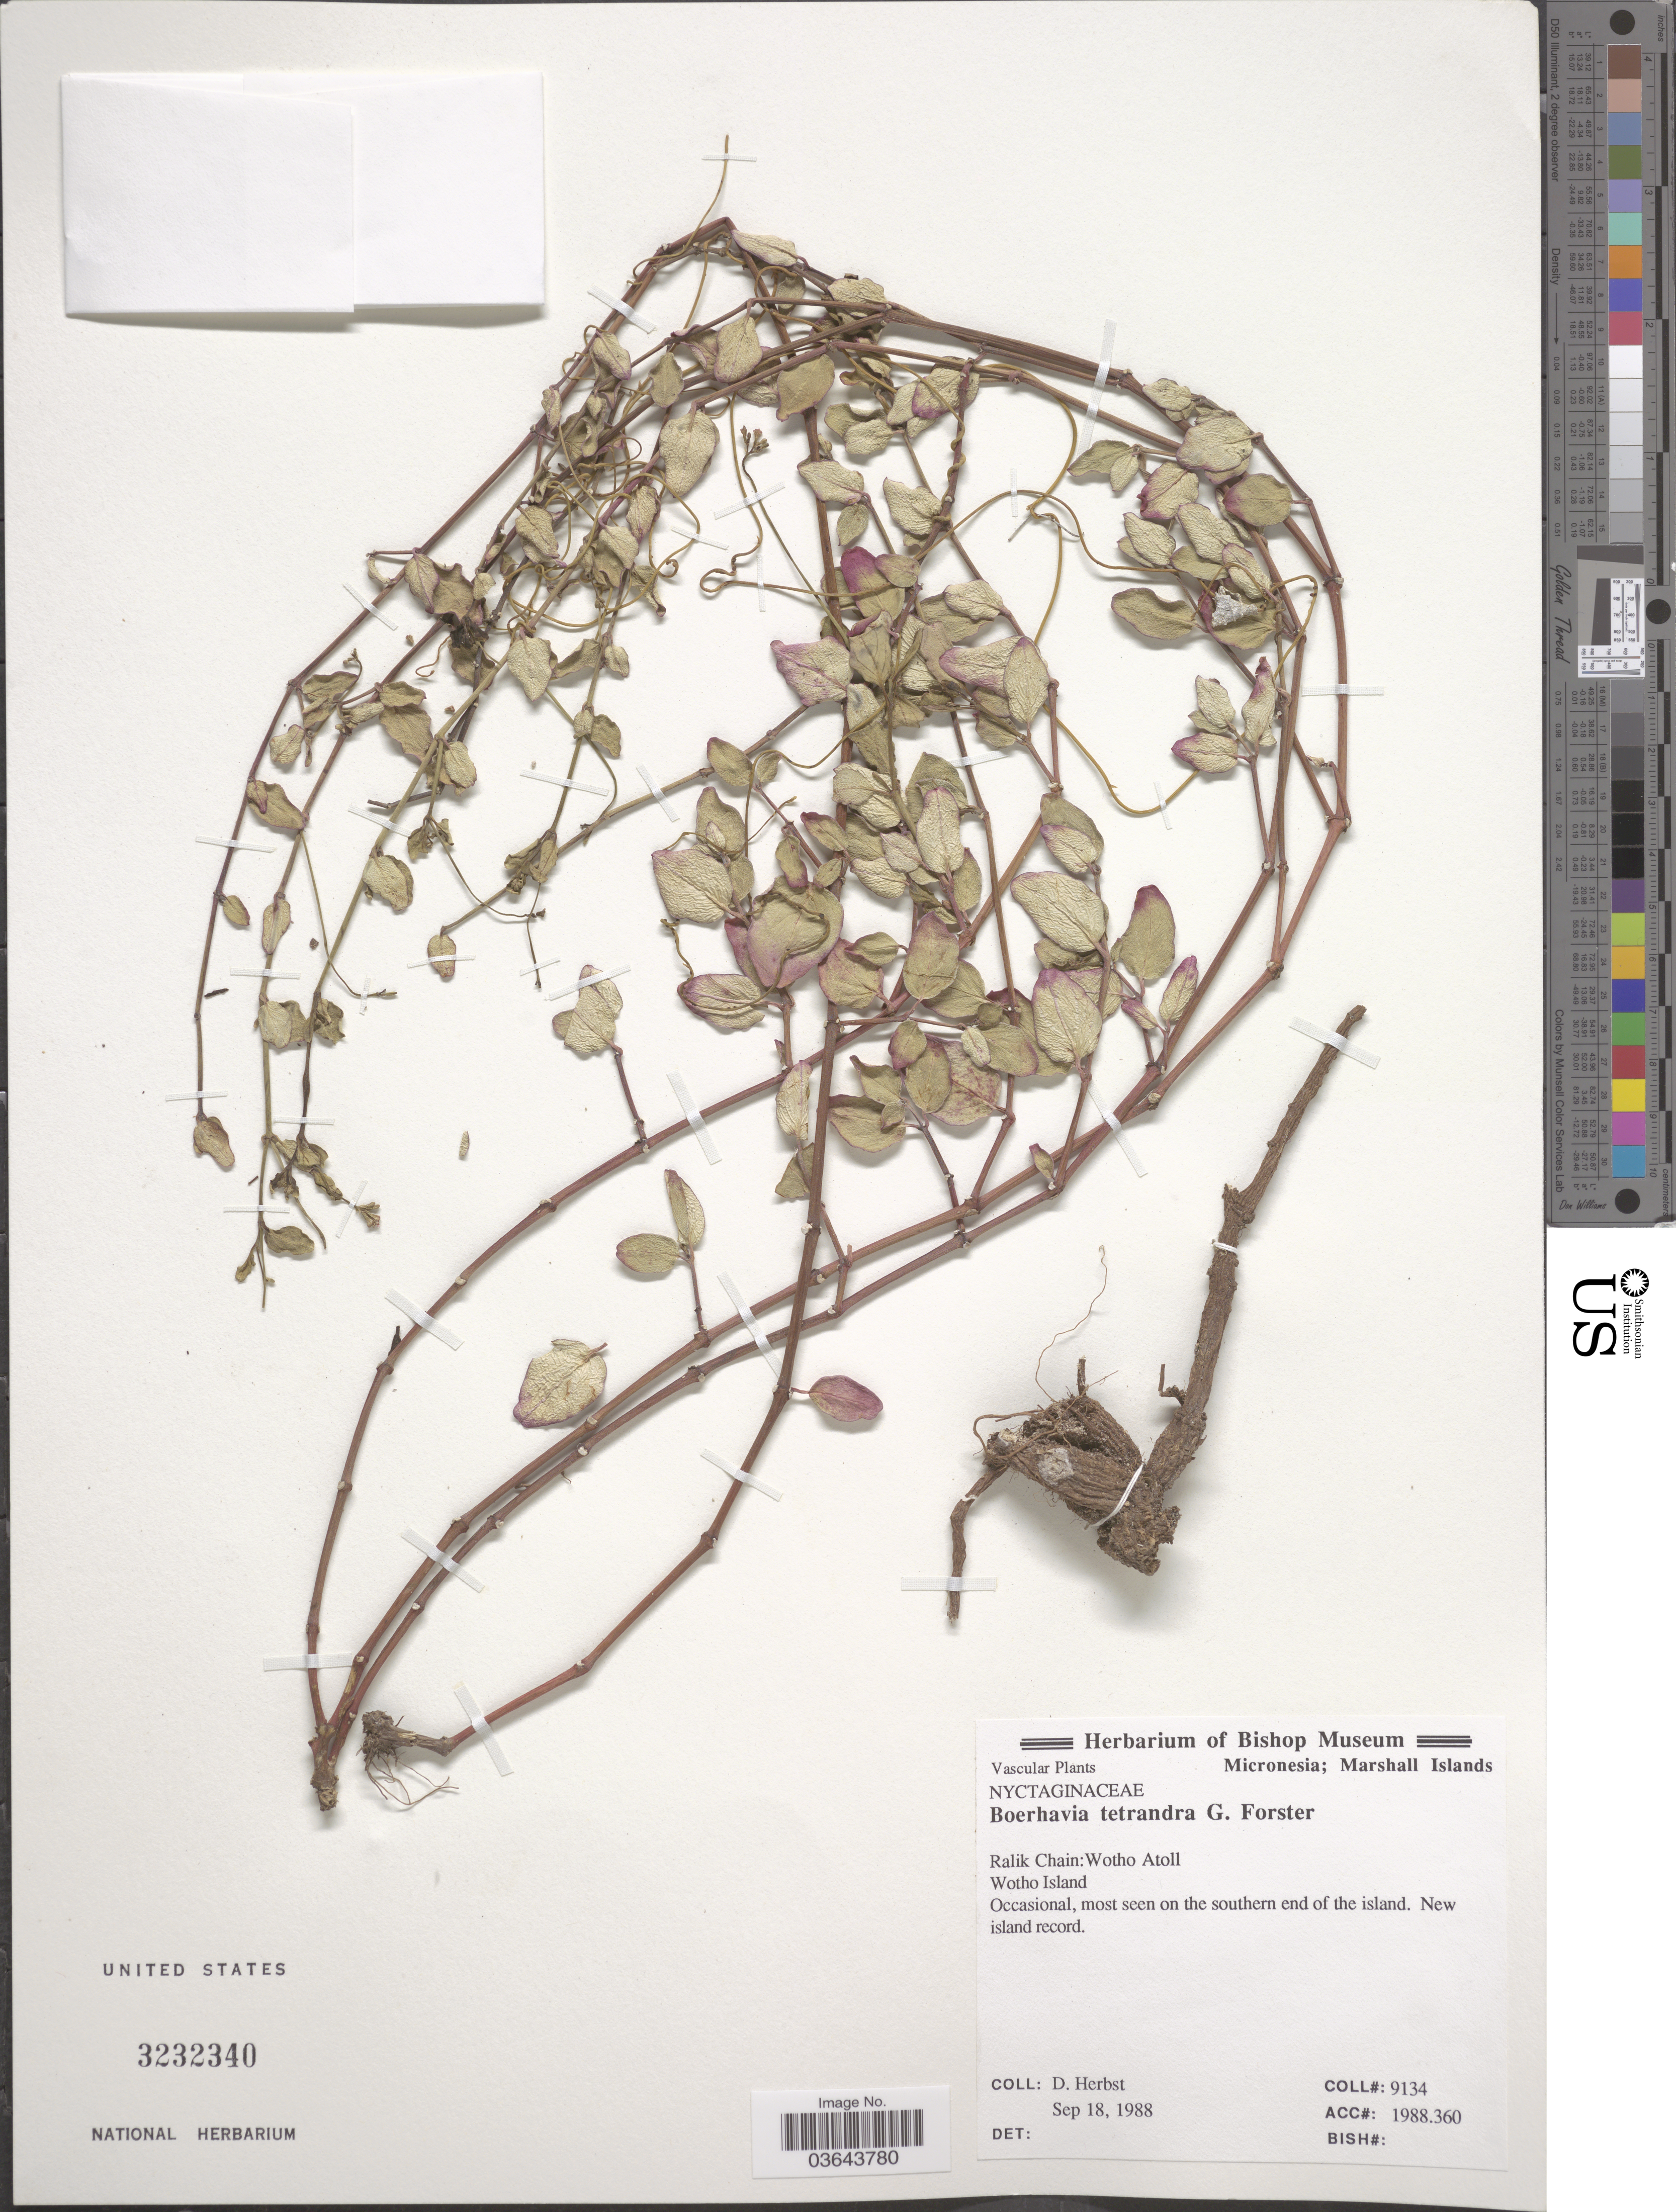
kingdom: Plantae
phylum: Tracheophyta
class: Magnoliopsida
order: Caryophyllales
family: Nyctaginaceae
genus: Boerhavia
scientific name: Boerhavia tetrandra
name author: G. Forst.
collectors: D. Herbst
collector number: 9134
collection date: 1988-09-18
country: Marshall Islands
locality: Micronesia. Ralik Chain: Wotho Atoll. Wotho Island. Most seen on the southern end of the island. New island record.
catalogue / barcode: US 3232340